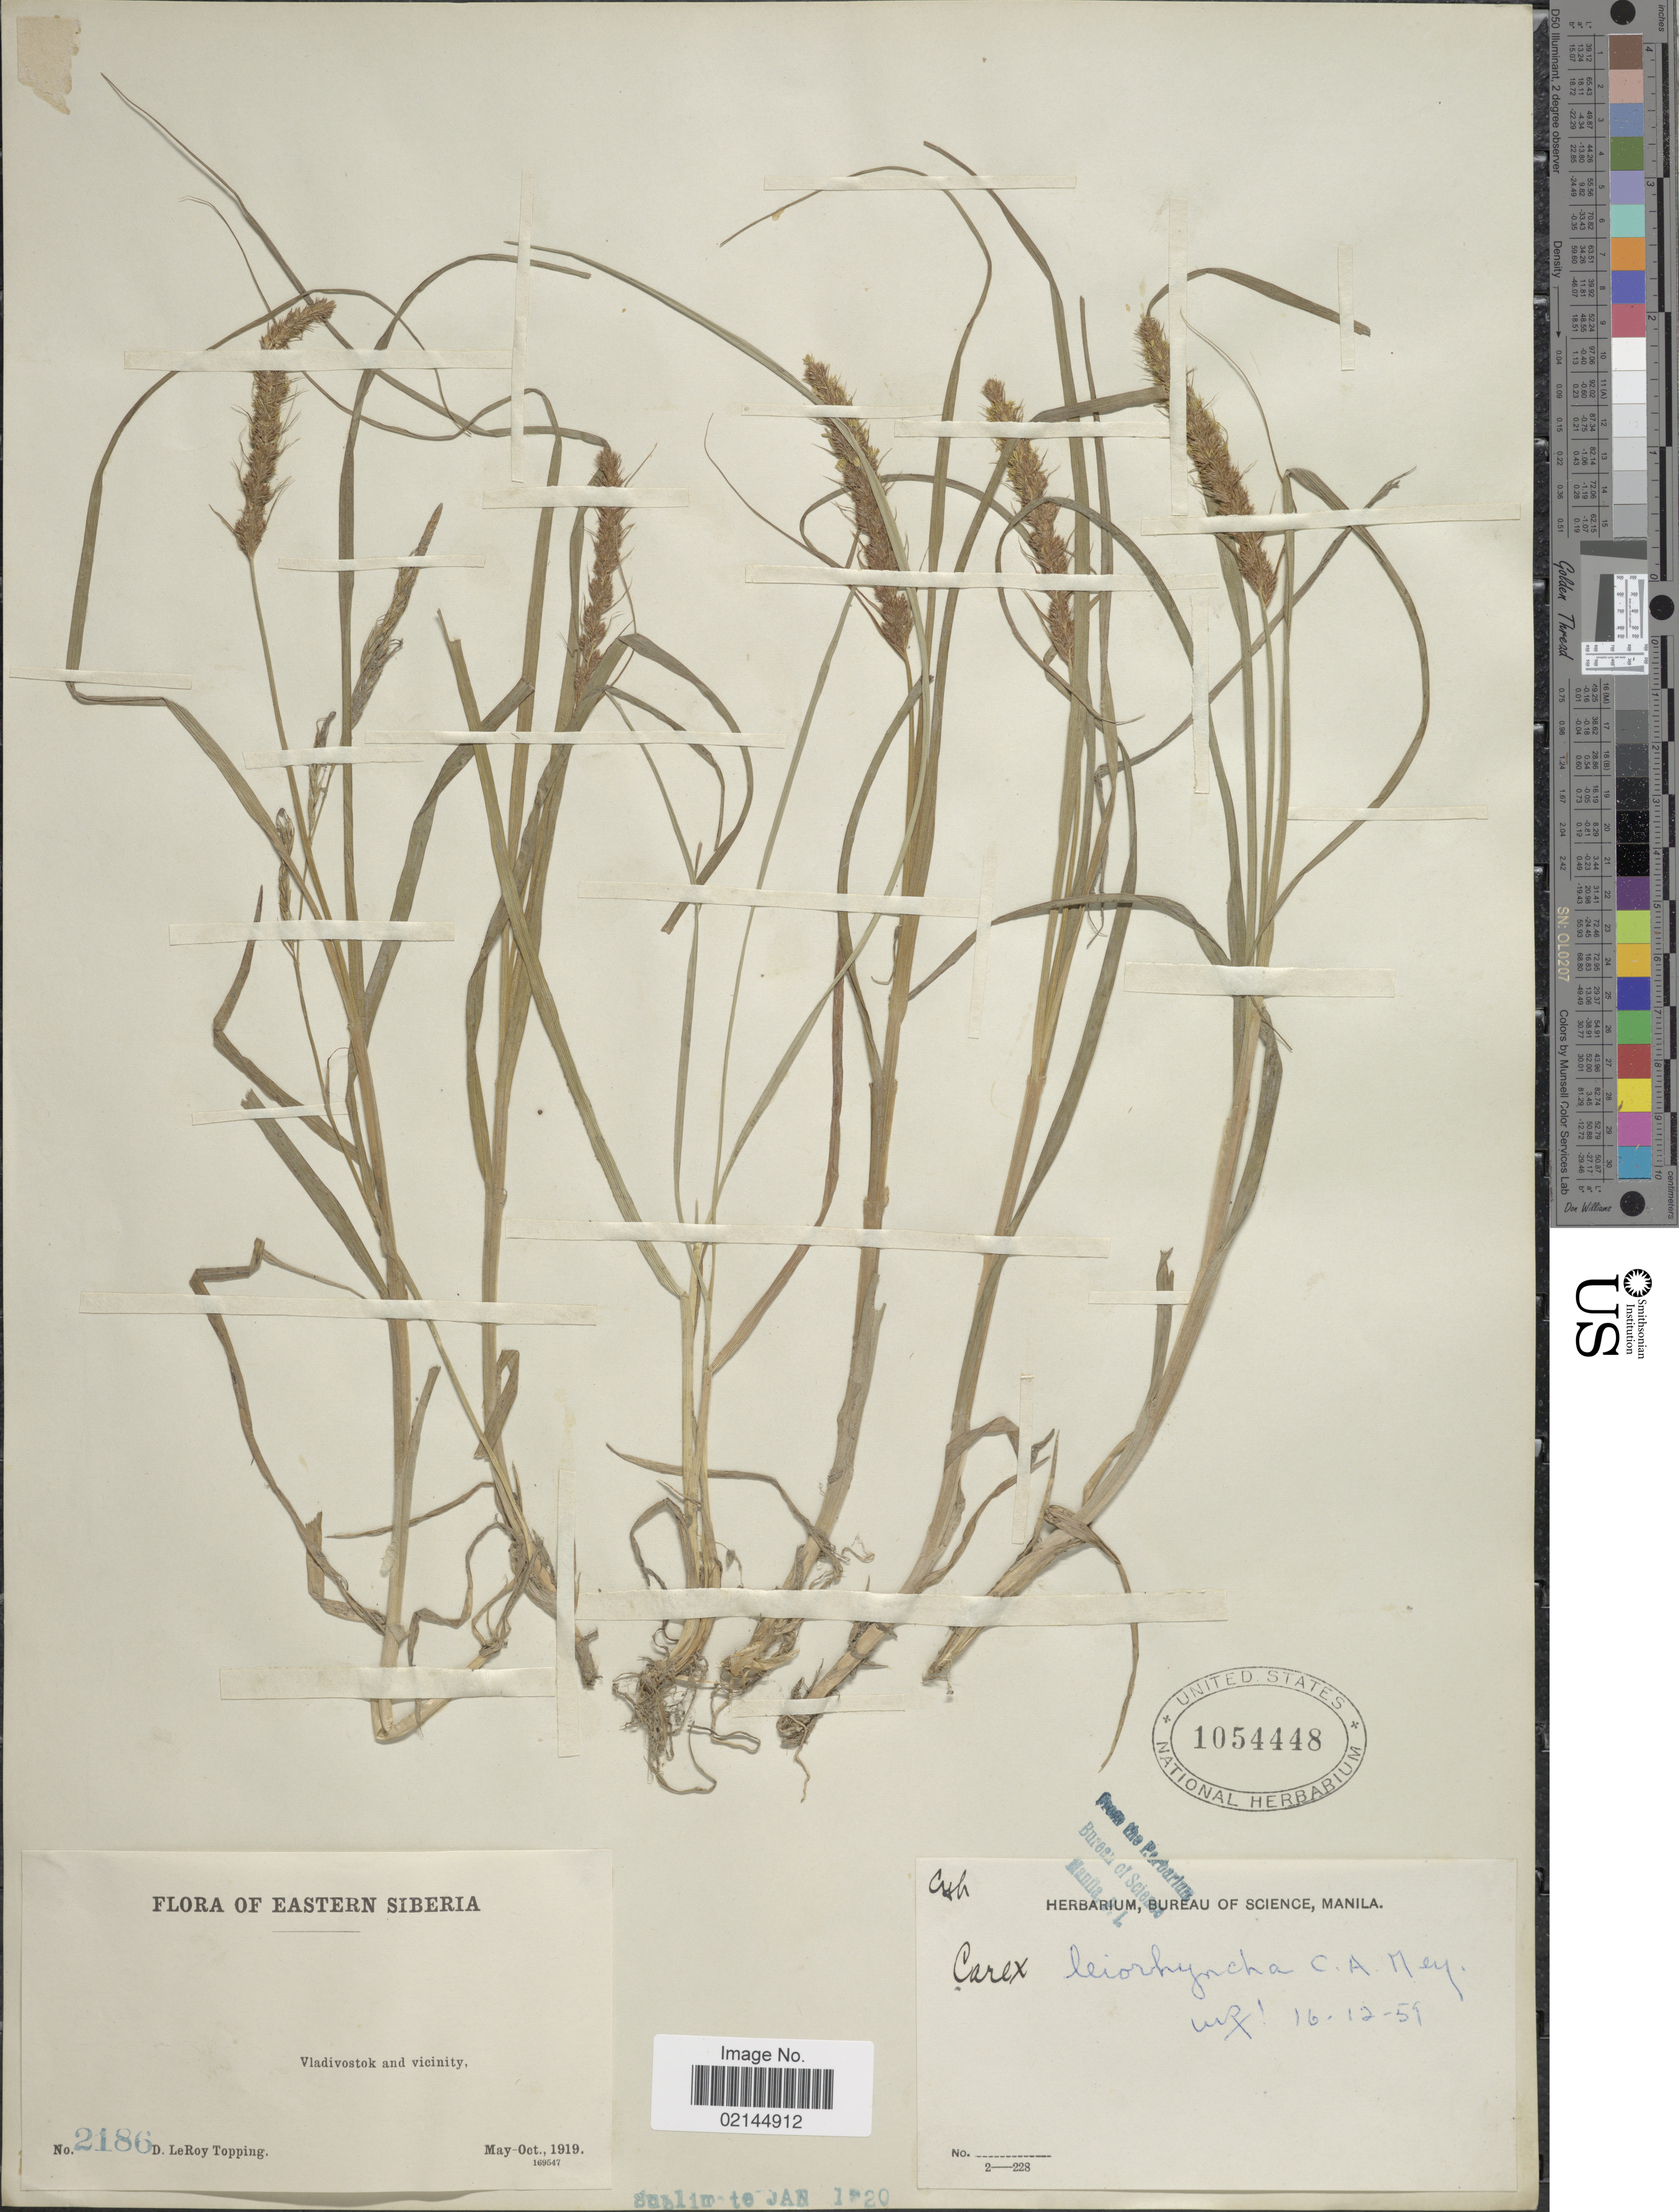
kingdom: Plantae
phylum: Tracheophyta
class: Liliopsida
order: Poales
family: Cyperaceae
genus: Carex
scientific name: Carex leiorhyncha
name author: C.A. Mey.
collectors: D. L. Topping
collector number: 2186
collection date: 1919-05/1919-10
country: Russian Federation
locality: Eastern Siberia. Vladivostok and vicinity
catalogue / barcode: US 1054448